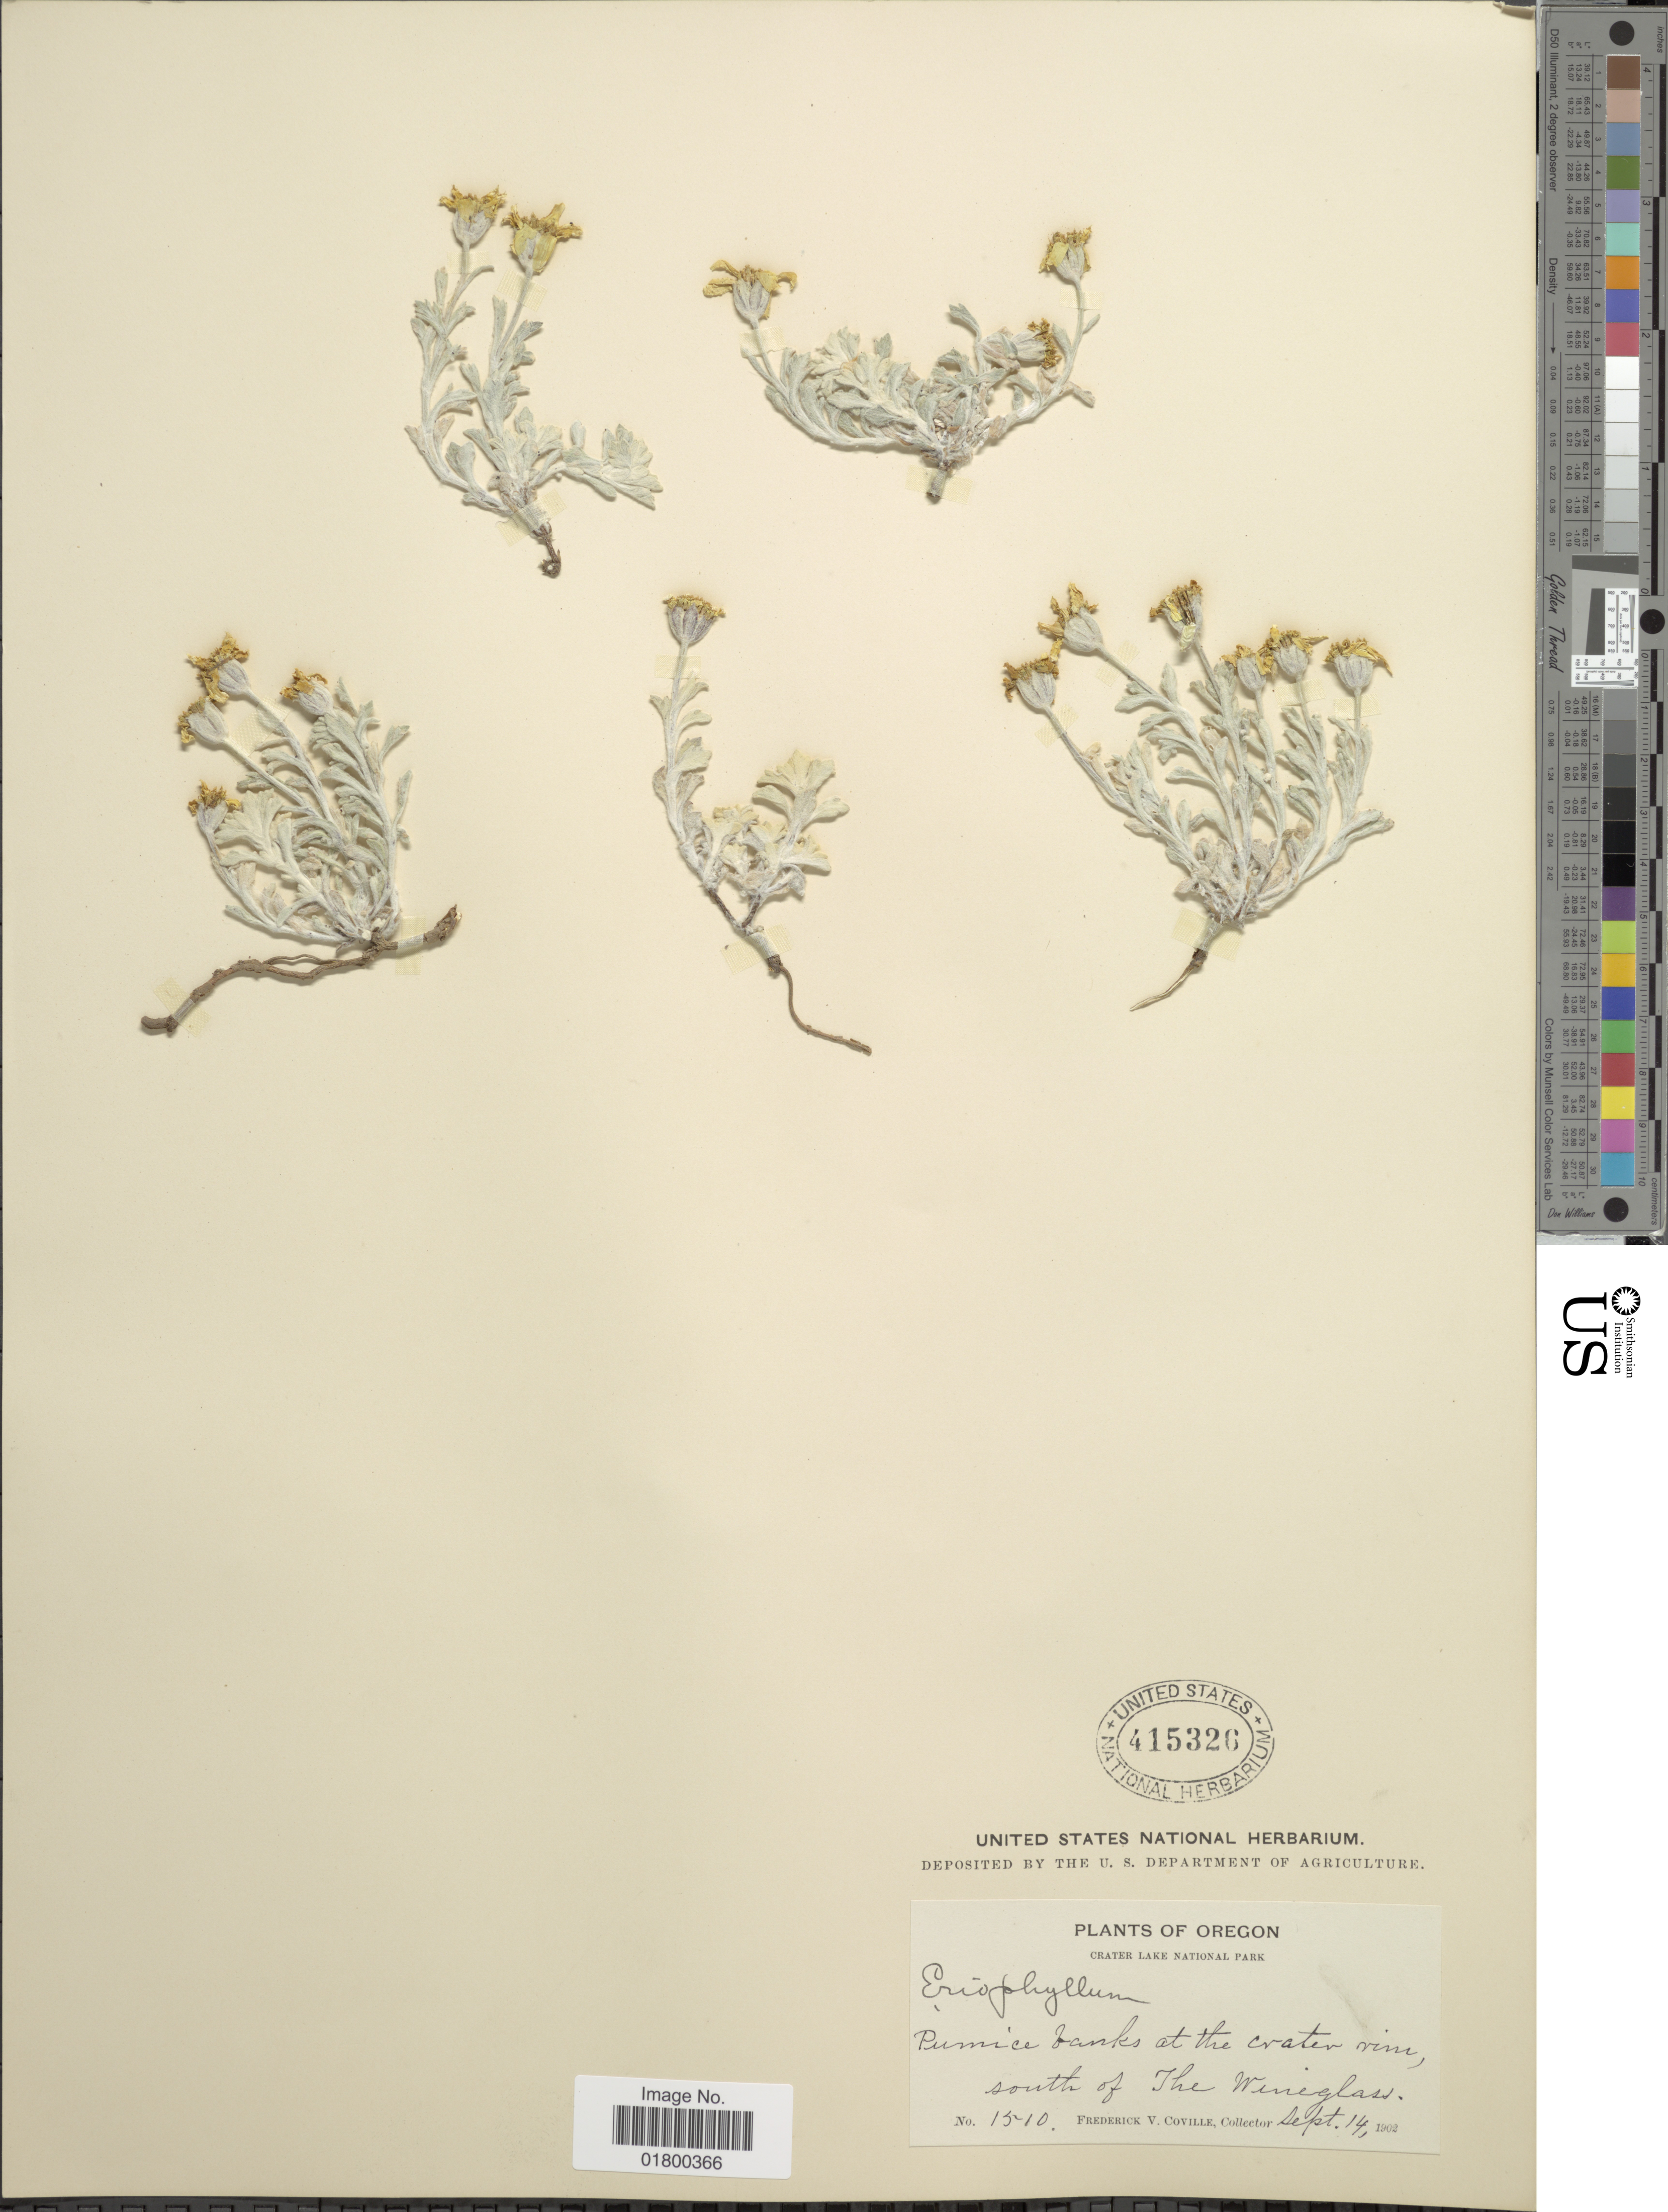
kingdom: Plantae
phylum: Tracheophyta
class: Magnoliopsida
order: Asterales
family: Asteraceae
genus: Eriophyllum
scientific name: Eriophyllum lanatum var. lanatum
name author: (Pursh) J. Forbes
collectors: F. V. Coville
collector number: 1510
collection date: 1902-09-14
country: United States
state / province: Oregon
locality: Crater Lake National Park, Pumice banks at the crater rim, south of The Wineglass.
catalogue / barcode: US 415326